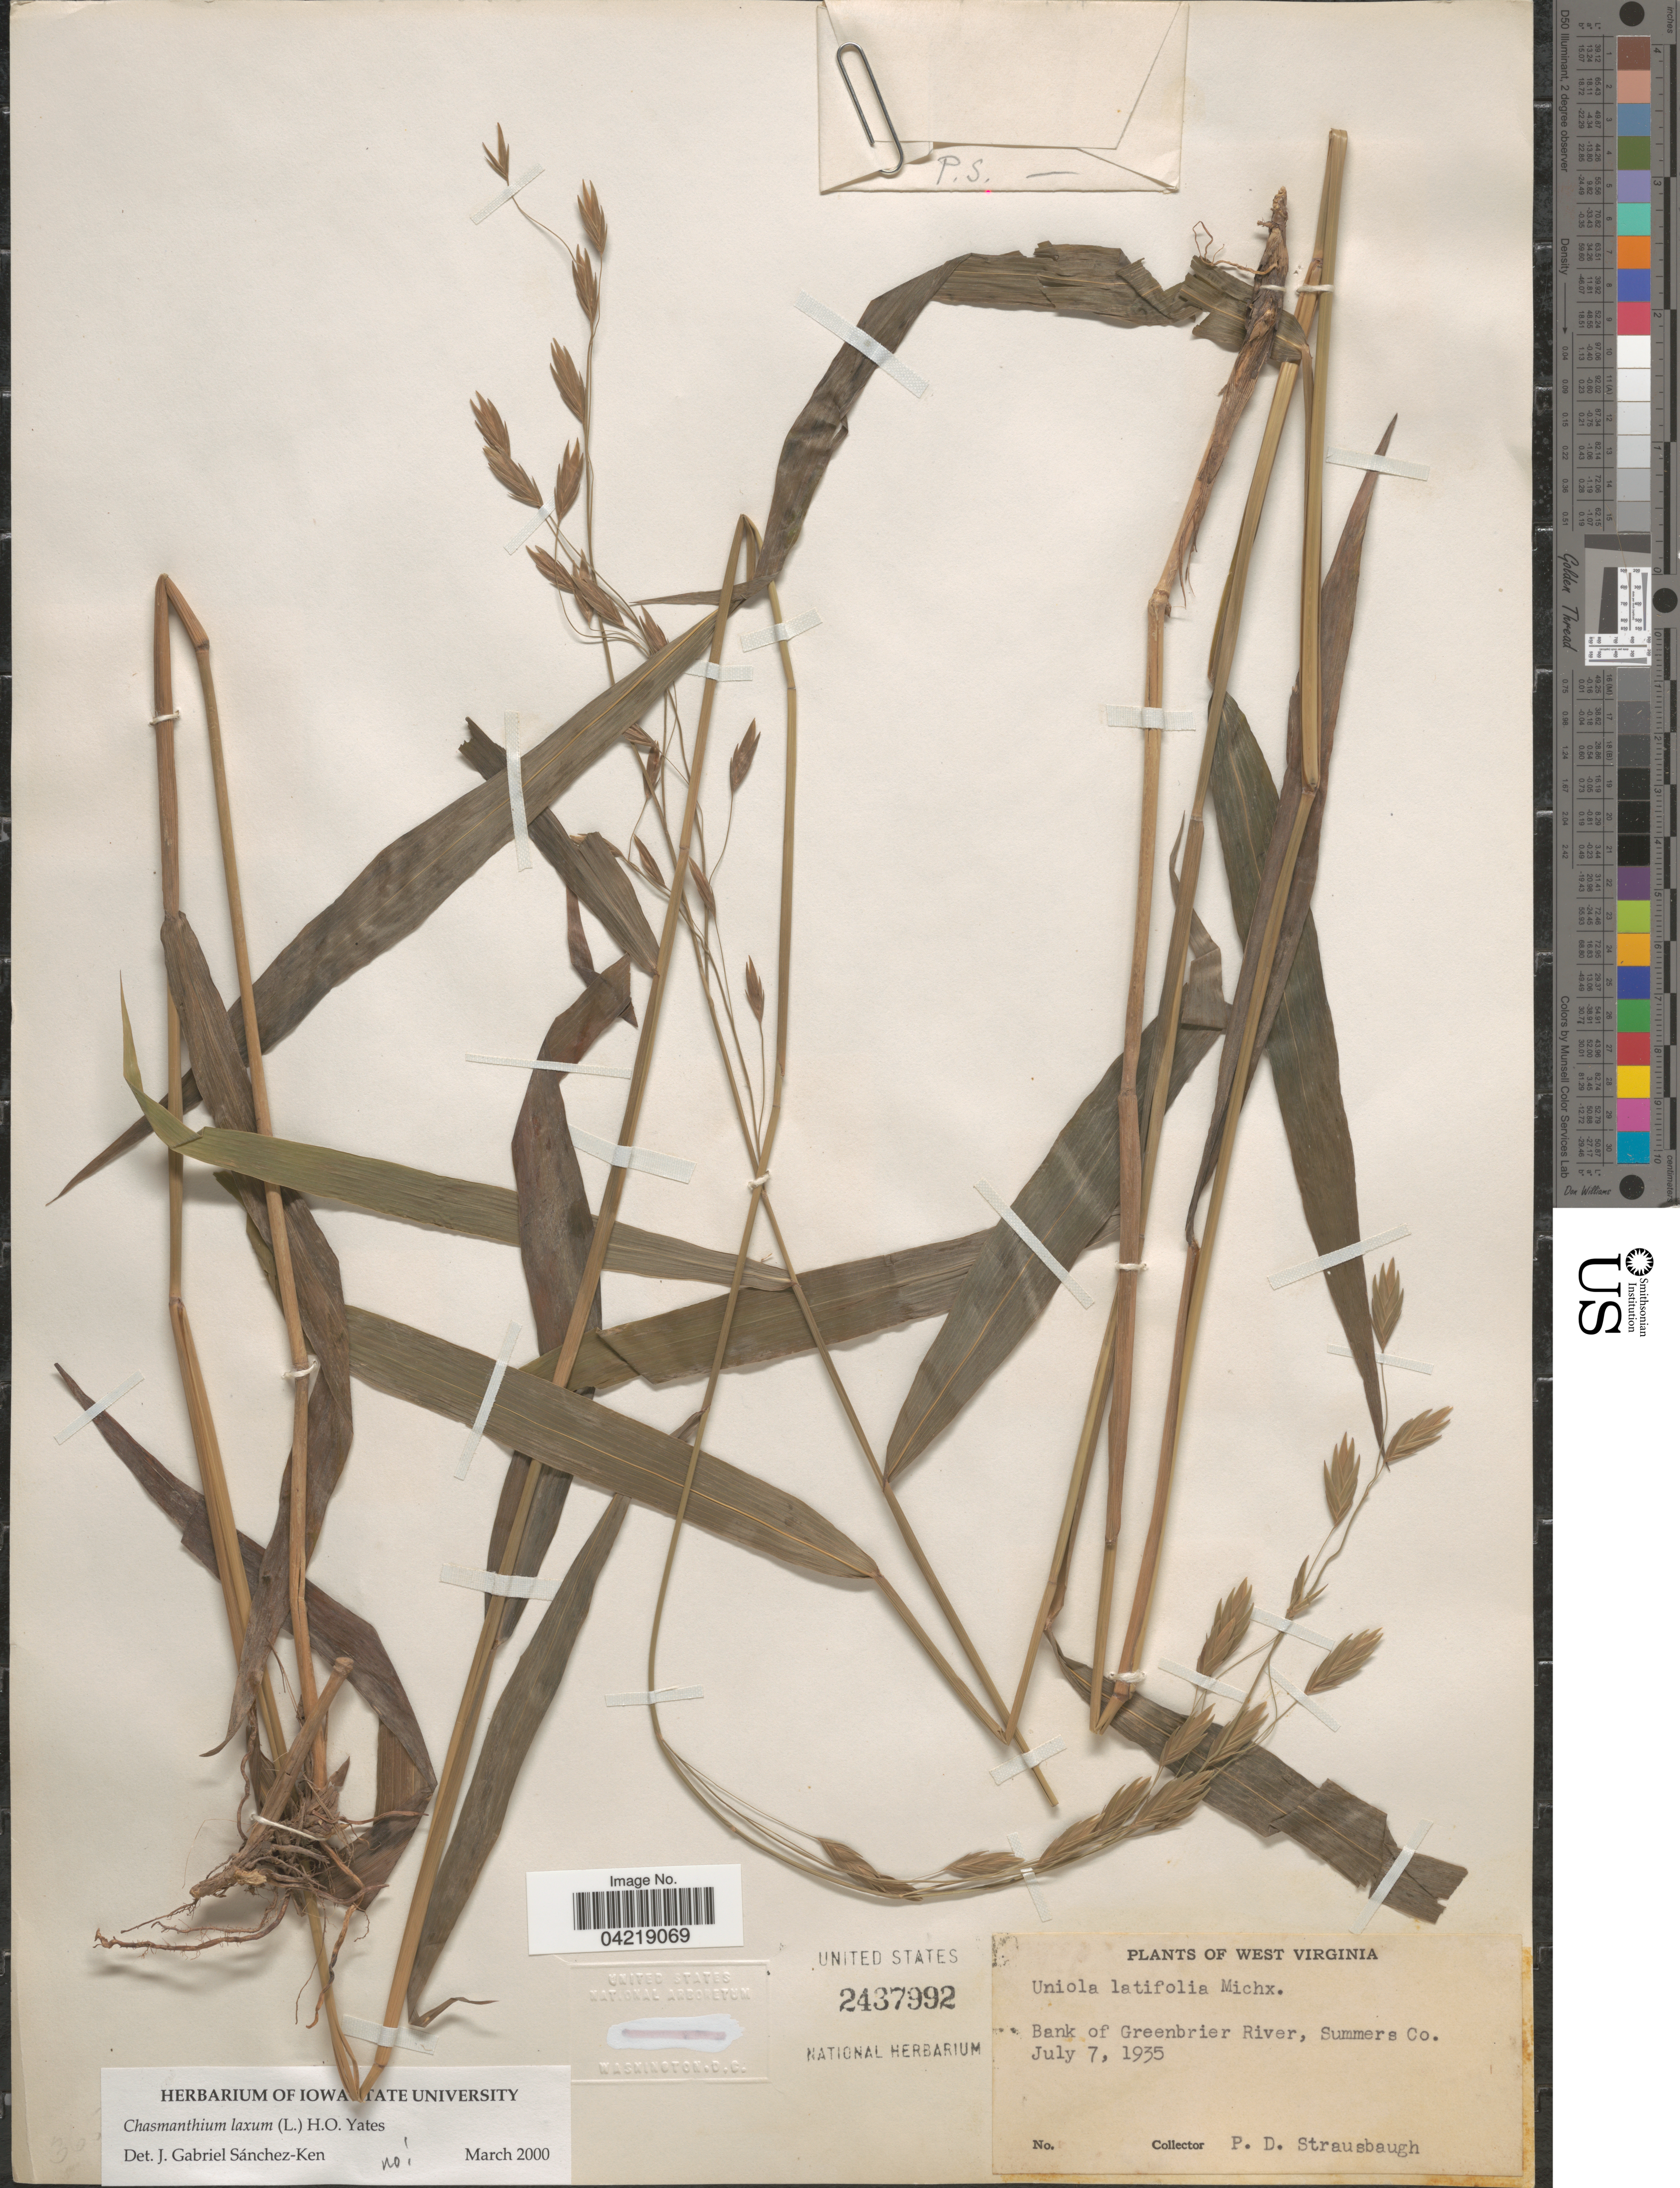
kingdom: Plantae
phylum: Tracheophyta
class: Liliopsida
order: Poales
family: Poaceae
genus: Chasmanthium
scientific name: Chasmanthium latifolium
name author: (Michx.) H.O. Yates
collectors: P. Strausbaugh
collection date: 1935-07-07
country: United States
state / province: West Virginia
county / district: Summers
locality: Bank of Greenbrier River, Summers Co.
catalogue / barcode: US 2437992